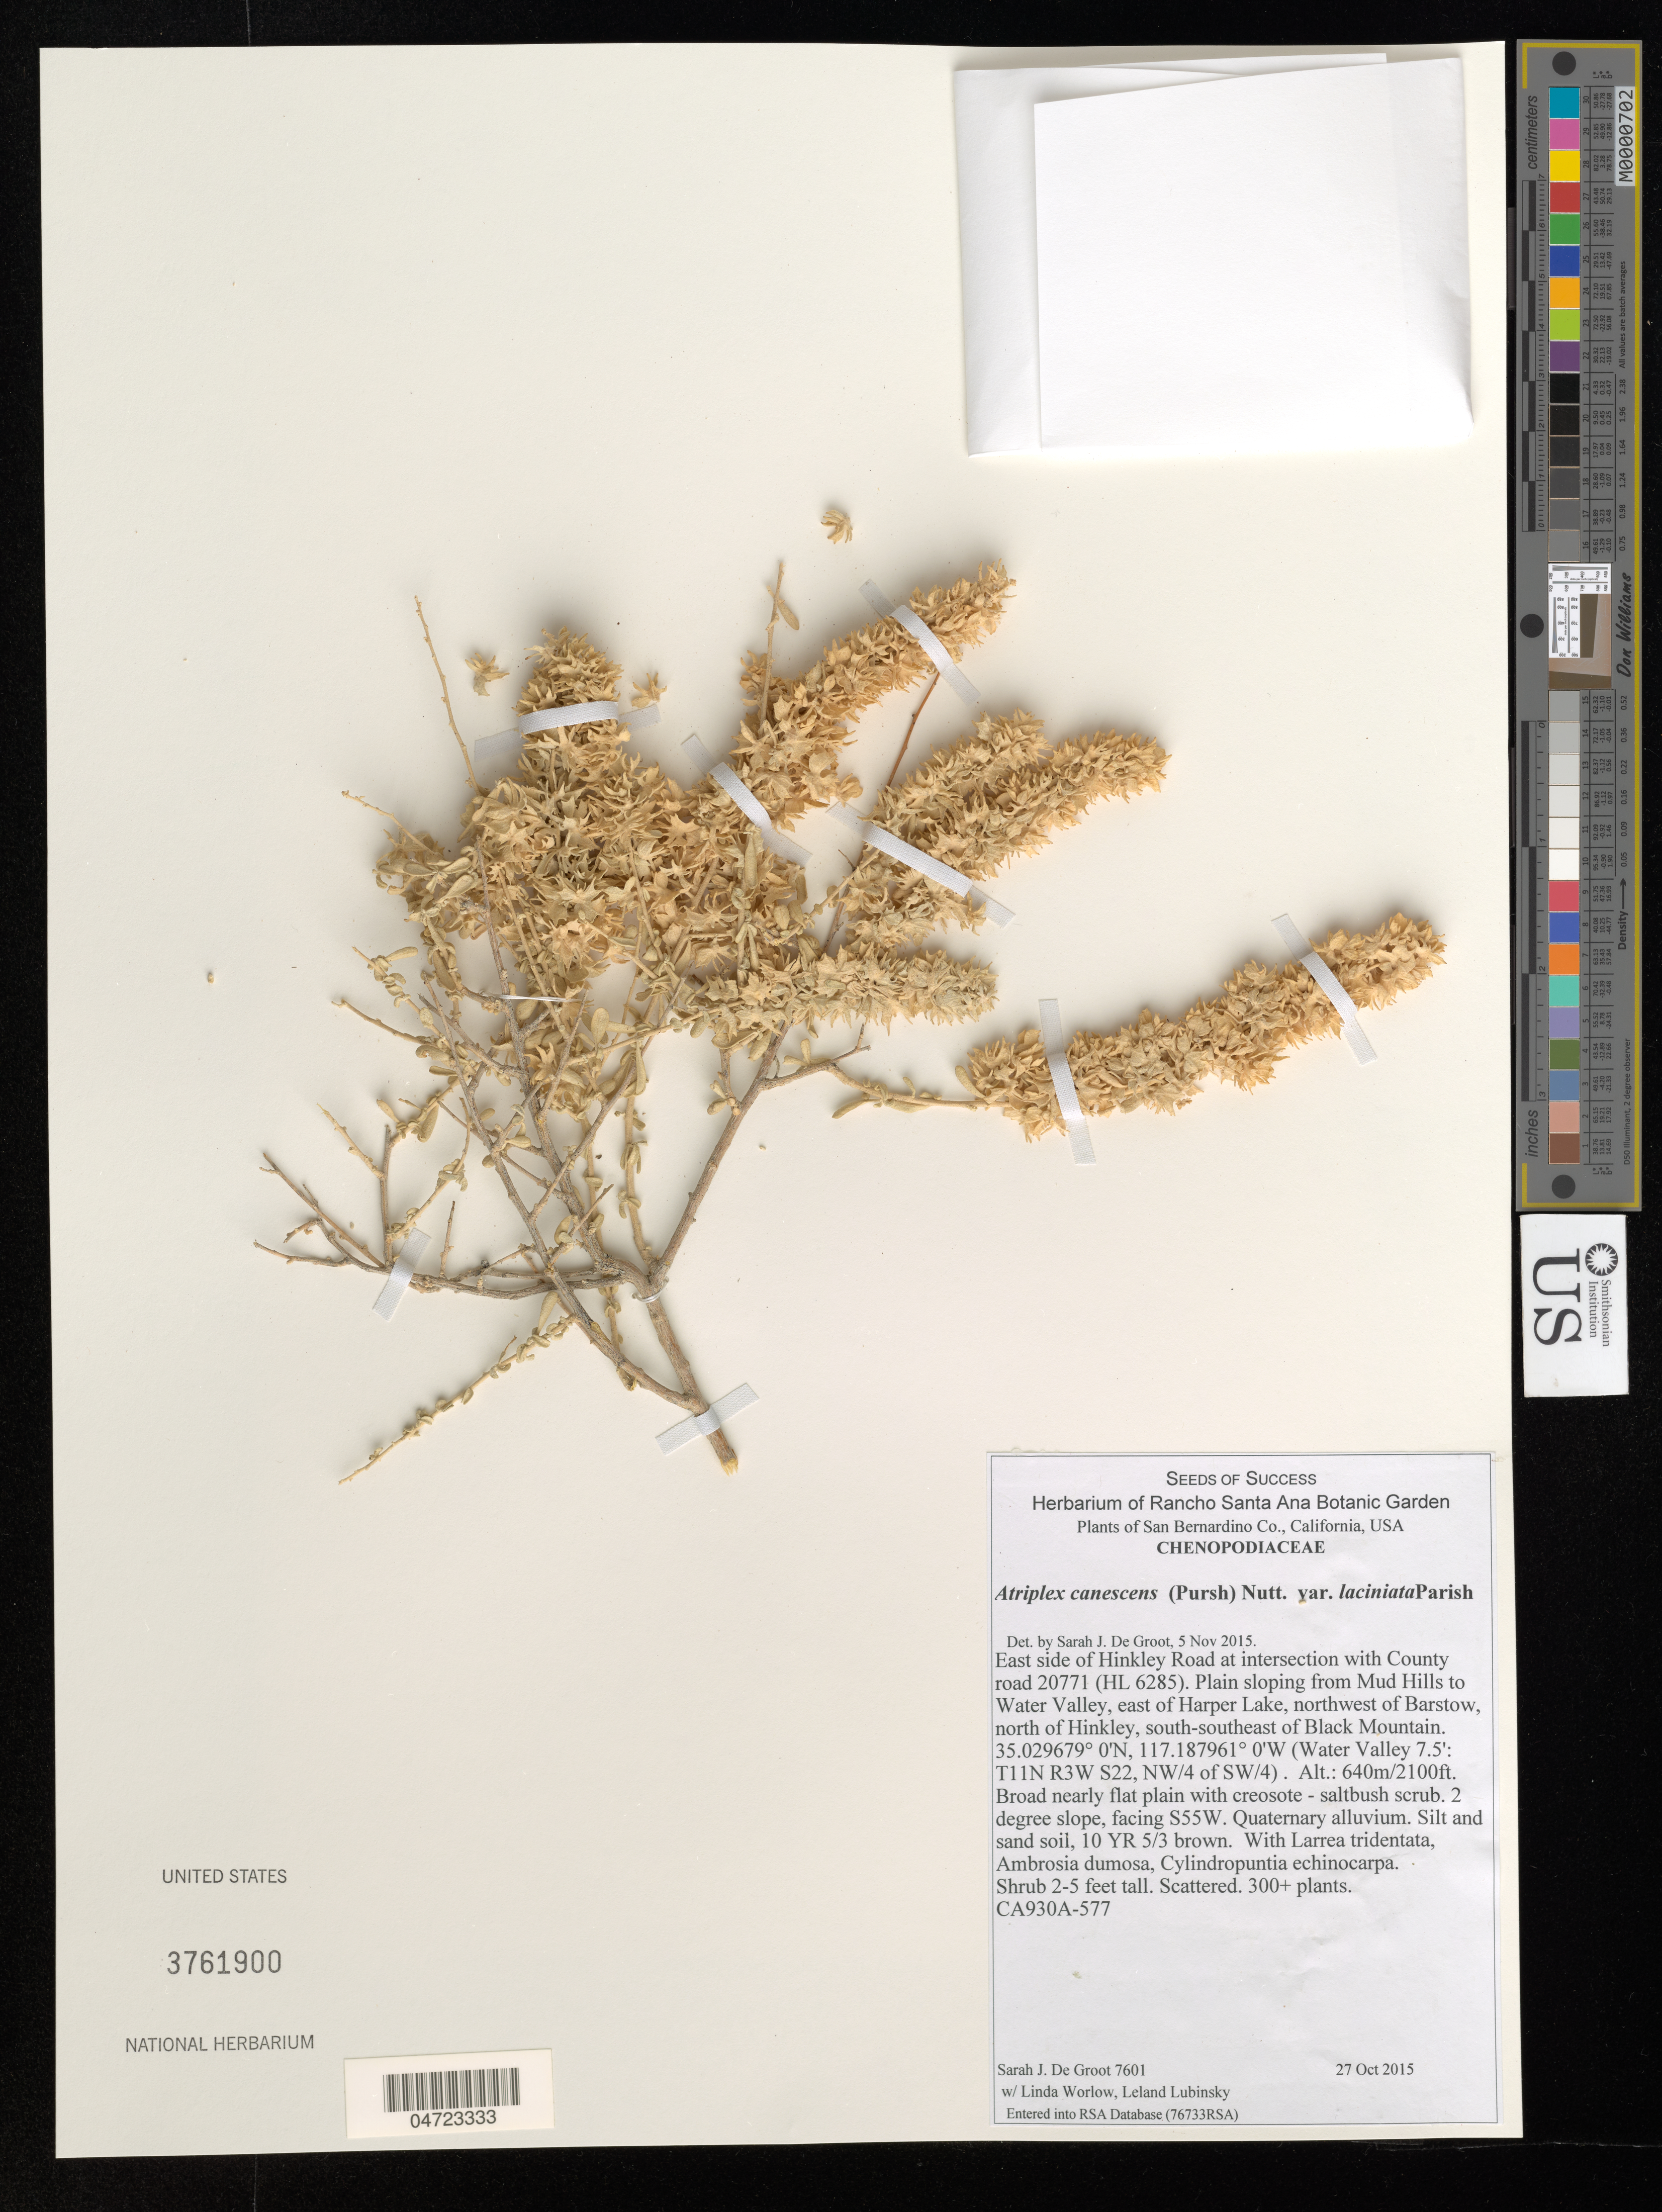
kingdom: Plantae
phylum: Tracheophyta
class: Magnoliopsida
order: Caryophyllales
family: Amaranthaceae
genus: Atriplex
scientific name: Atriplex canescens var. laciniata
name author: Parish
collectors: S. De Groot, L. Worlow & L. Lubinsky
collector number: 7601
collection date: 2015-10-27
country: United States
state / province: California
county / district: San Bernardino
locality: San Bernardino Co. East side of Hinkley Road at intersection with County road 20771 (HL 6285). Plain sloping from Mud Hills to Water Valley, east of Harper Lake, northwest of Barstow, north of Hinkley, south-southeast of Black Mountain. (Water Valley 7.5': T11N R3W S22, NW/4 of SW/4).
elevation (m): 640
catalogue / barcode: US 3761900